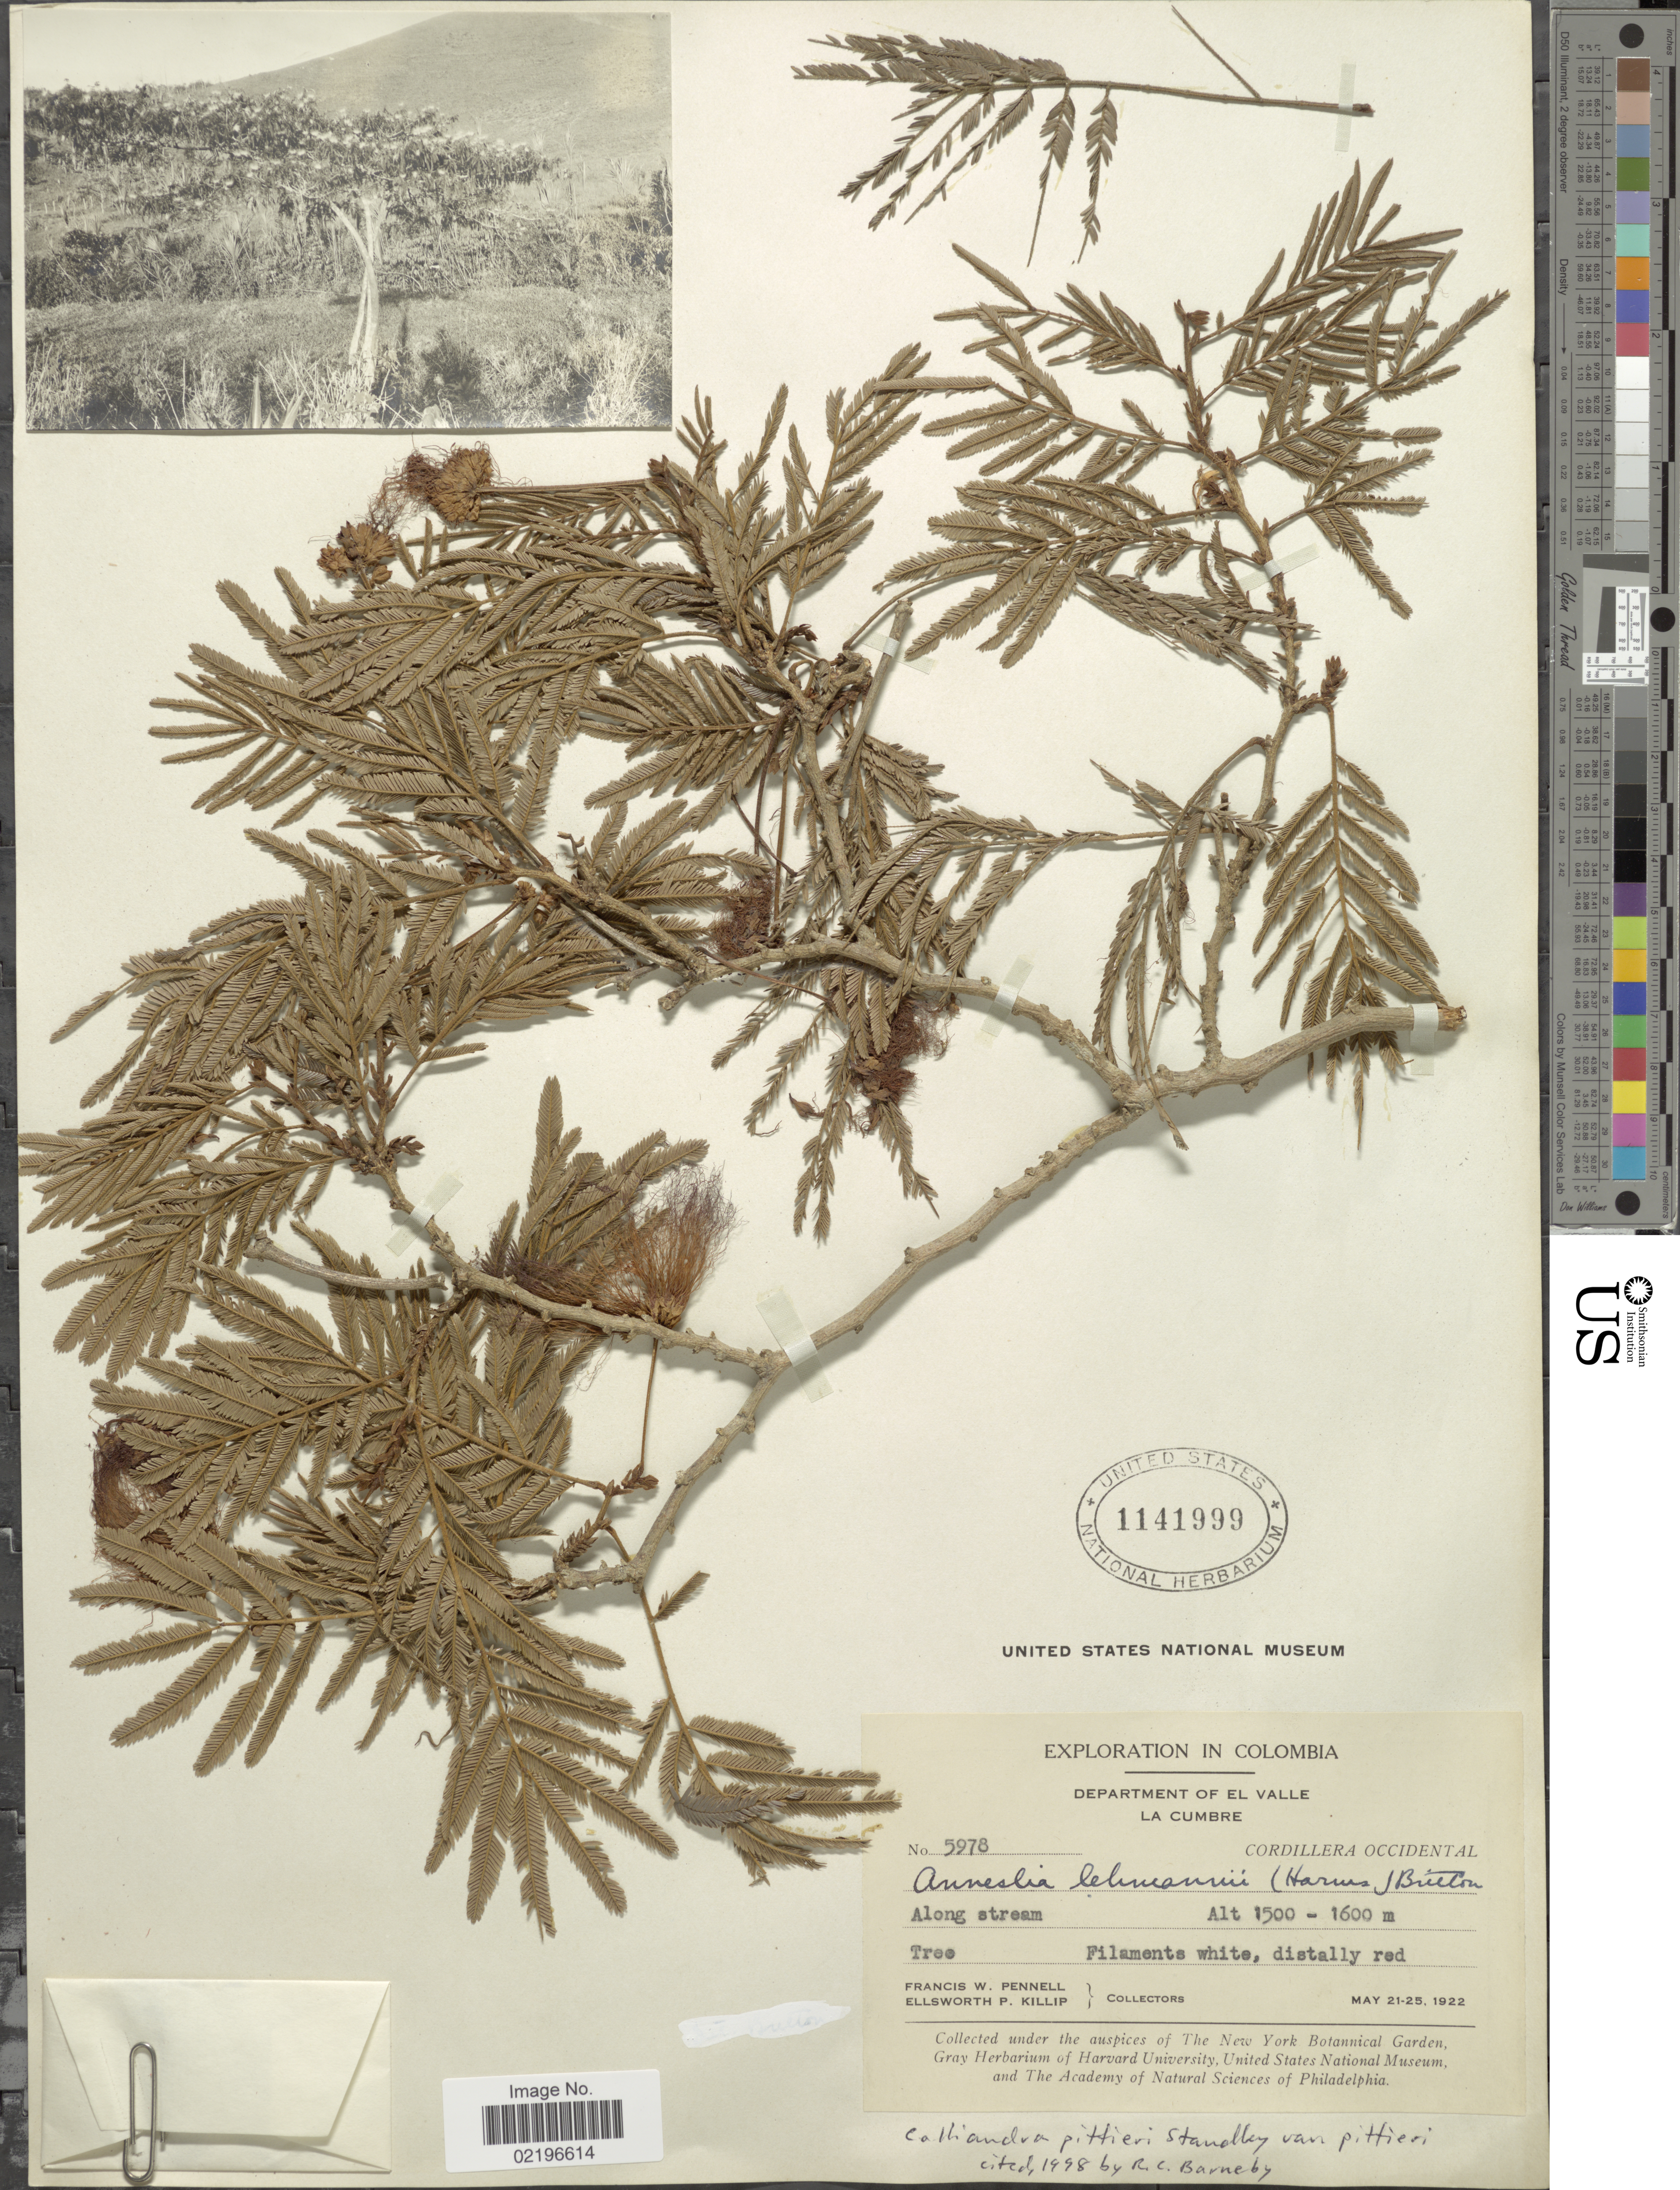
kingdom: Plantae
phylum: Tracheophyta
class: Magnoliopsida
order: Fabales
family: Fabaceae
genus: Calliandra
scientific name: Calliandra pittieri var. pittieri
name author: Standl.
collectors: F. W. Pennell & E. P. Killip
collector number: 5978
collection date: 1922-05-21/1922-05-25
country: Colombia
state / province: Valle del Cauca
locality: Department of El Valle. La Cumbre. Along stream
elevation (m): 1500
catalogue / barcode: US 1141999